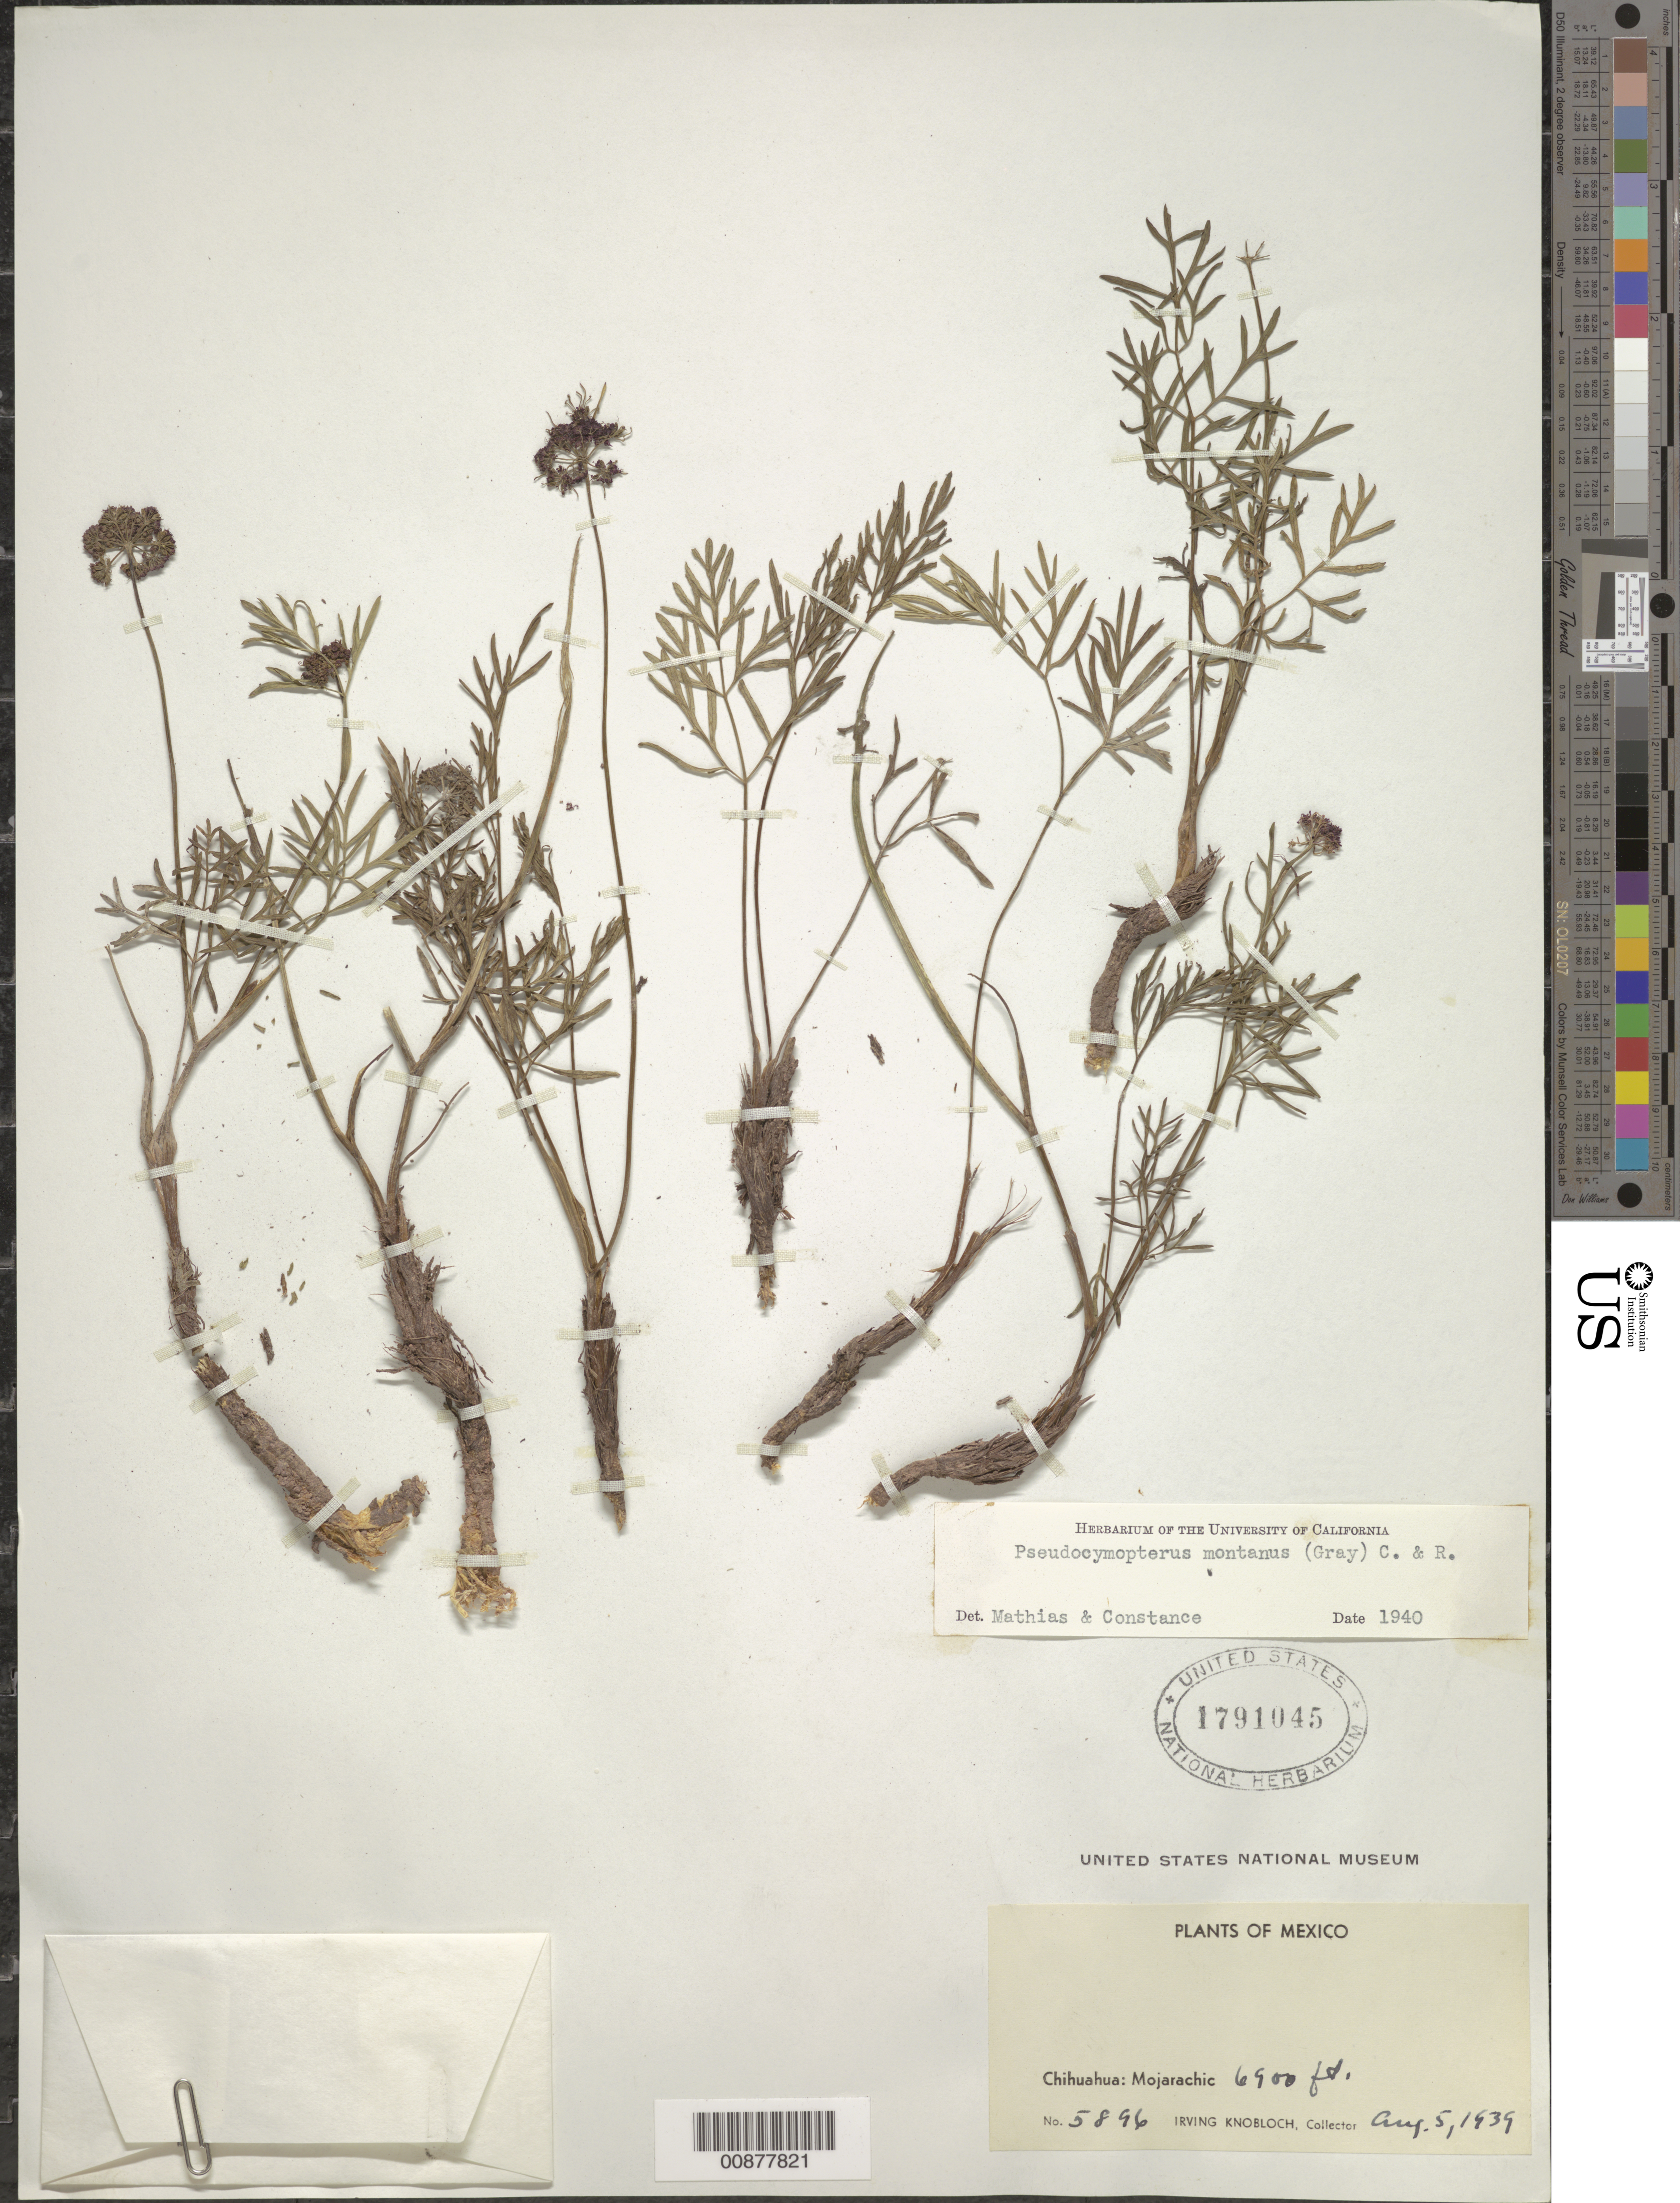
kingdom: Plantae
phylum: Tracheophyta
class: Magnoliopsida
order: Apiales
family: Apiaceae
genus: Pseudocymopterus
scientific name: Pseudocymopterus montanus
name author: (A. Gray) J.M. Coult. & Rose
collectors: I. W. Knobloch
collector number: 5896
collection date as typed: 05 Aug 1939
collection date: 1939-08-05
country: Mexico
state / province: Chihuahua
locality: Mojarachic, Chihuahua.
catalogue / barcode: US 1791045